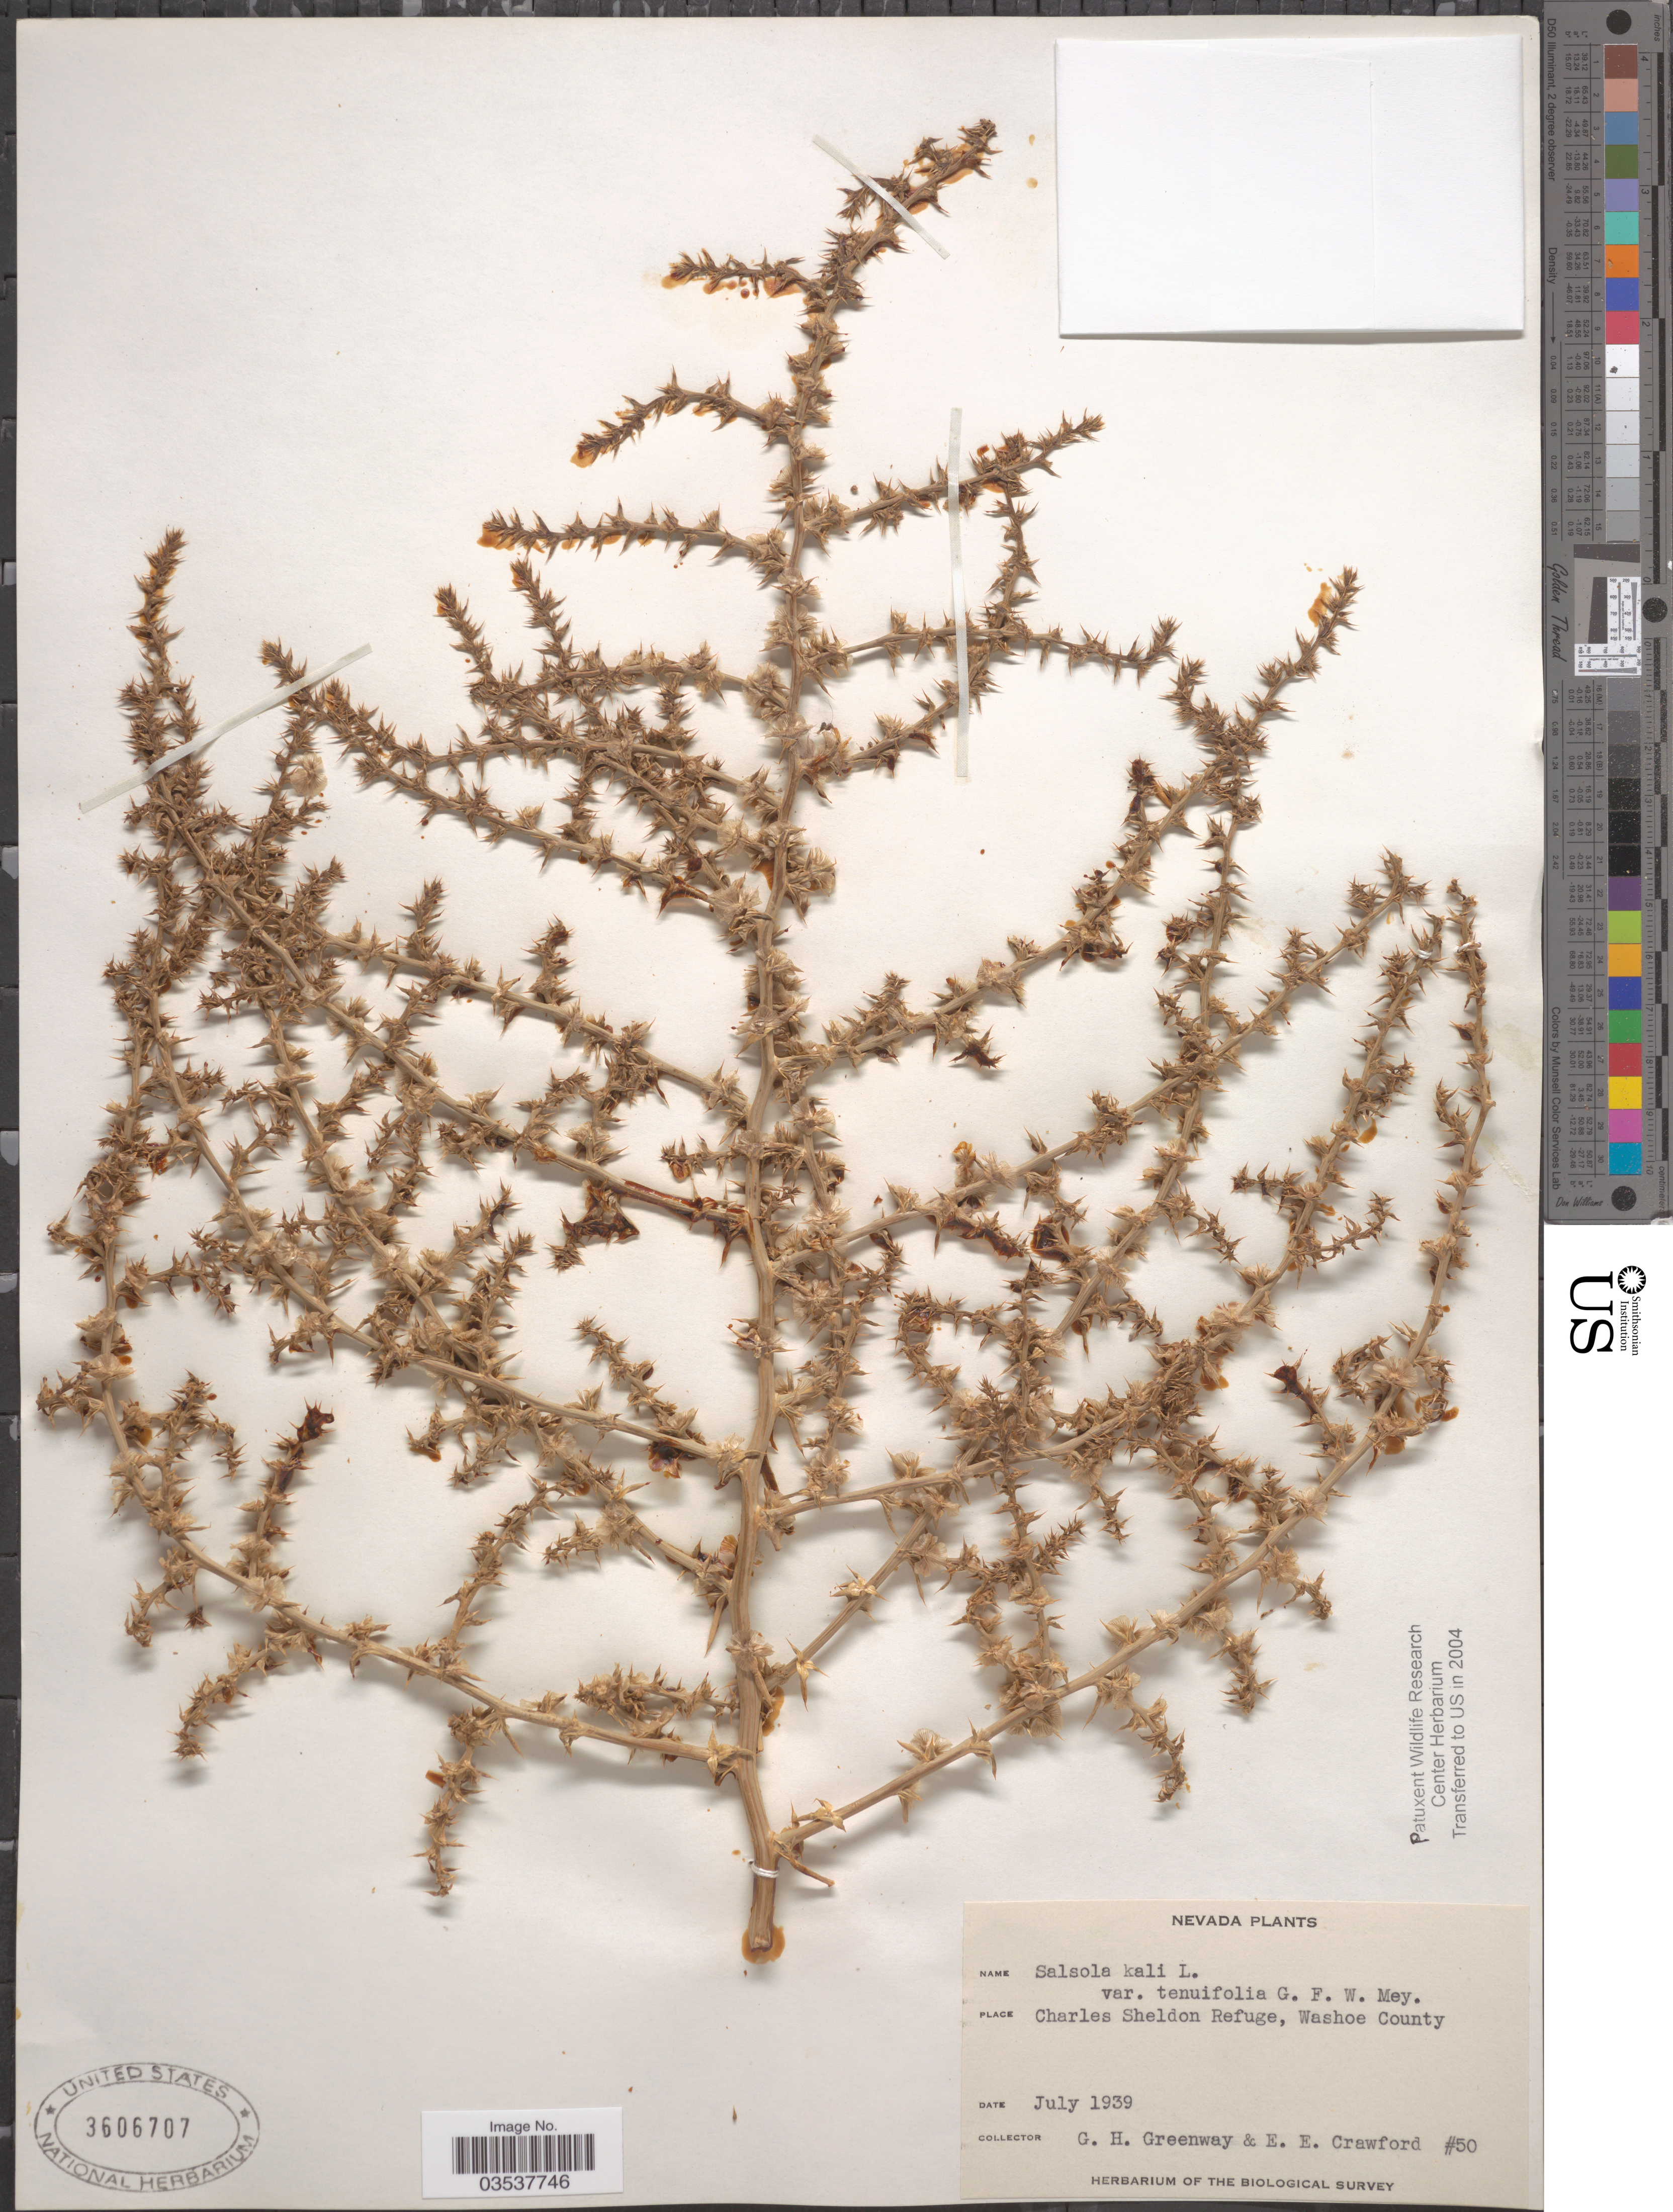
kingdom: Plantae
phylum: Tracheophyta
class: Magnoliopsida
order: Caryophyllales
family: Amaranthaceae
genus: Salsola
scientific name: Salsola kali var. tenuifolia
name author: Tausch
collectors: G. Greenway & E. Crawford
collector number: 50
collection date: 1939-07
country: United States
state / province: Nevada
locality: Charles Sheldon Refuge, Washoe County.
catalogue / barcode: US 3606707